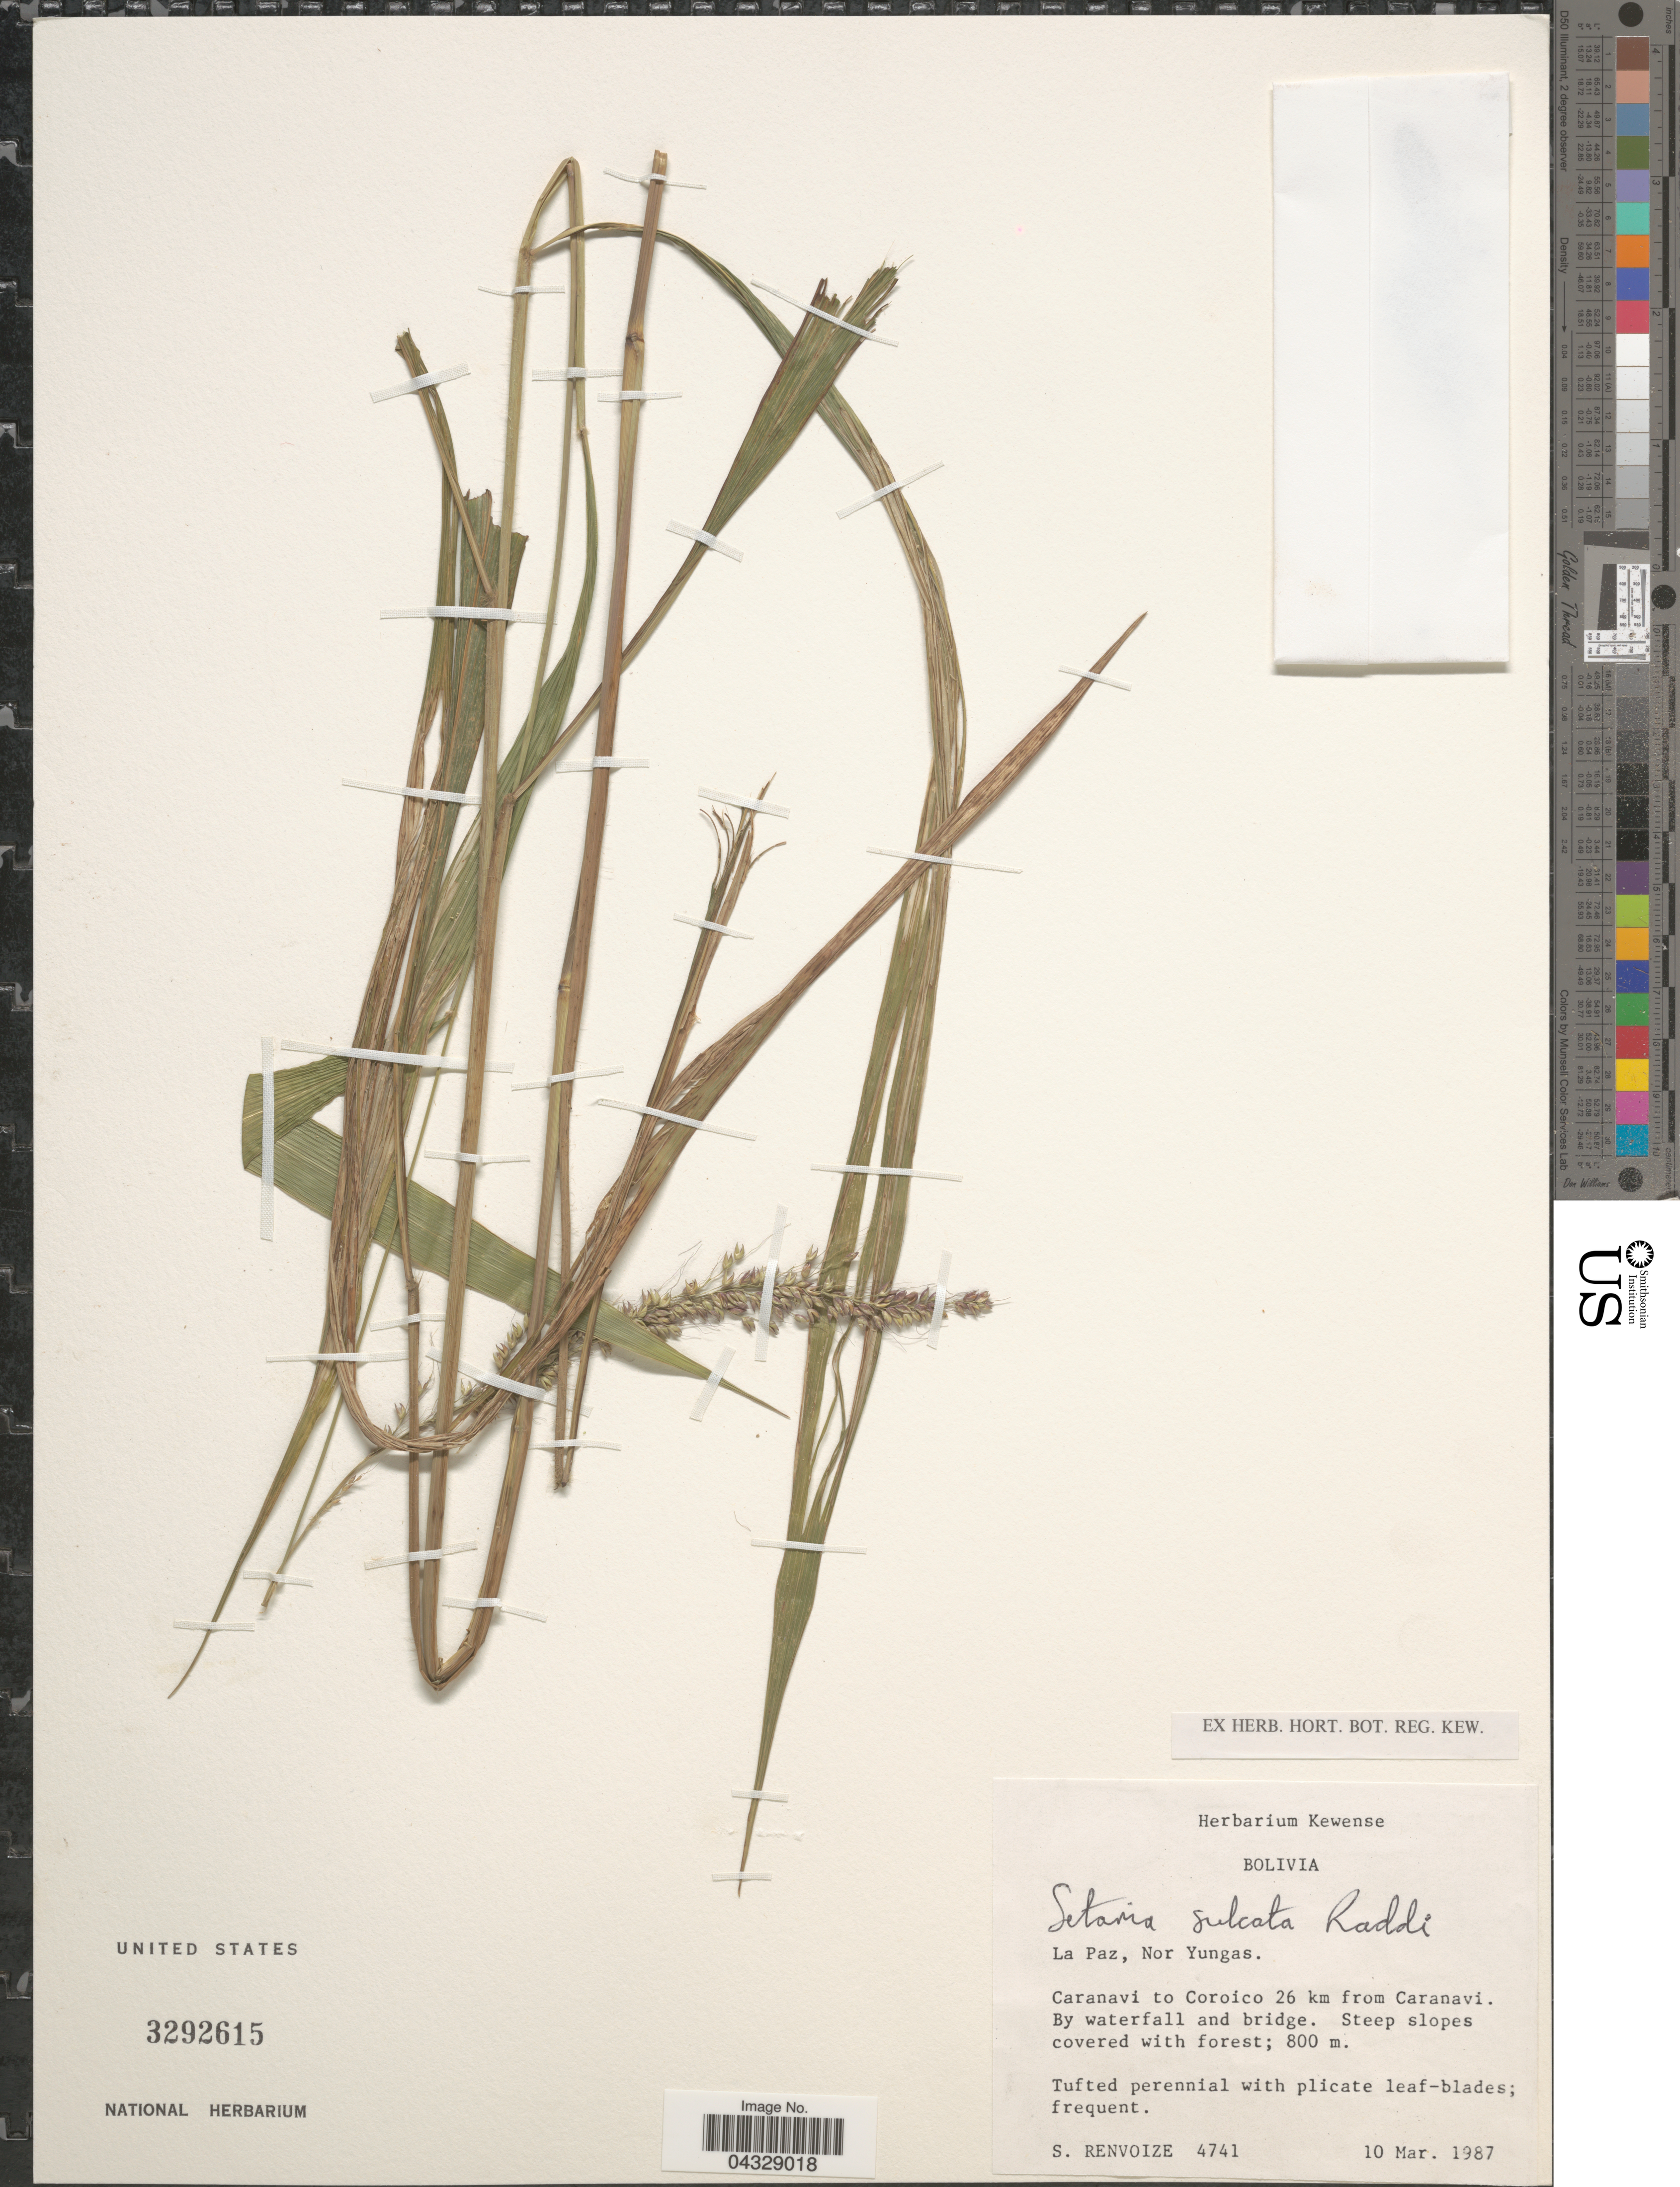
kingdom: Plantae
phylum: Tracheophyta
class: Liliopsida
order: Poales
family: Poaceae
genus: Setaria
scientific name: Setaria sulcata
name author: Raddi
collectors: S. A. Renvoize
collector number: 4741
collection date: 1987-03-10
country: Bolivia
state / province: La Paz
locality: Nor Yungas. Caranavi to Coroico 26 km from Caranavi.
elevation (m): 800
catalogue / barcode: US 3292615